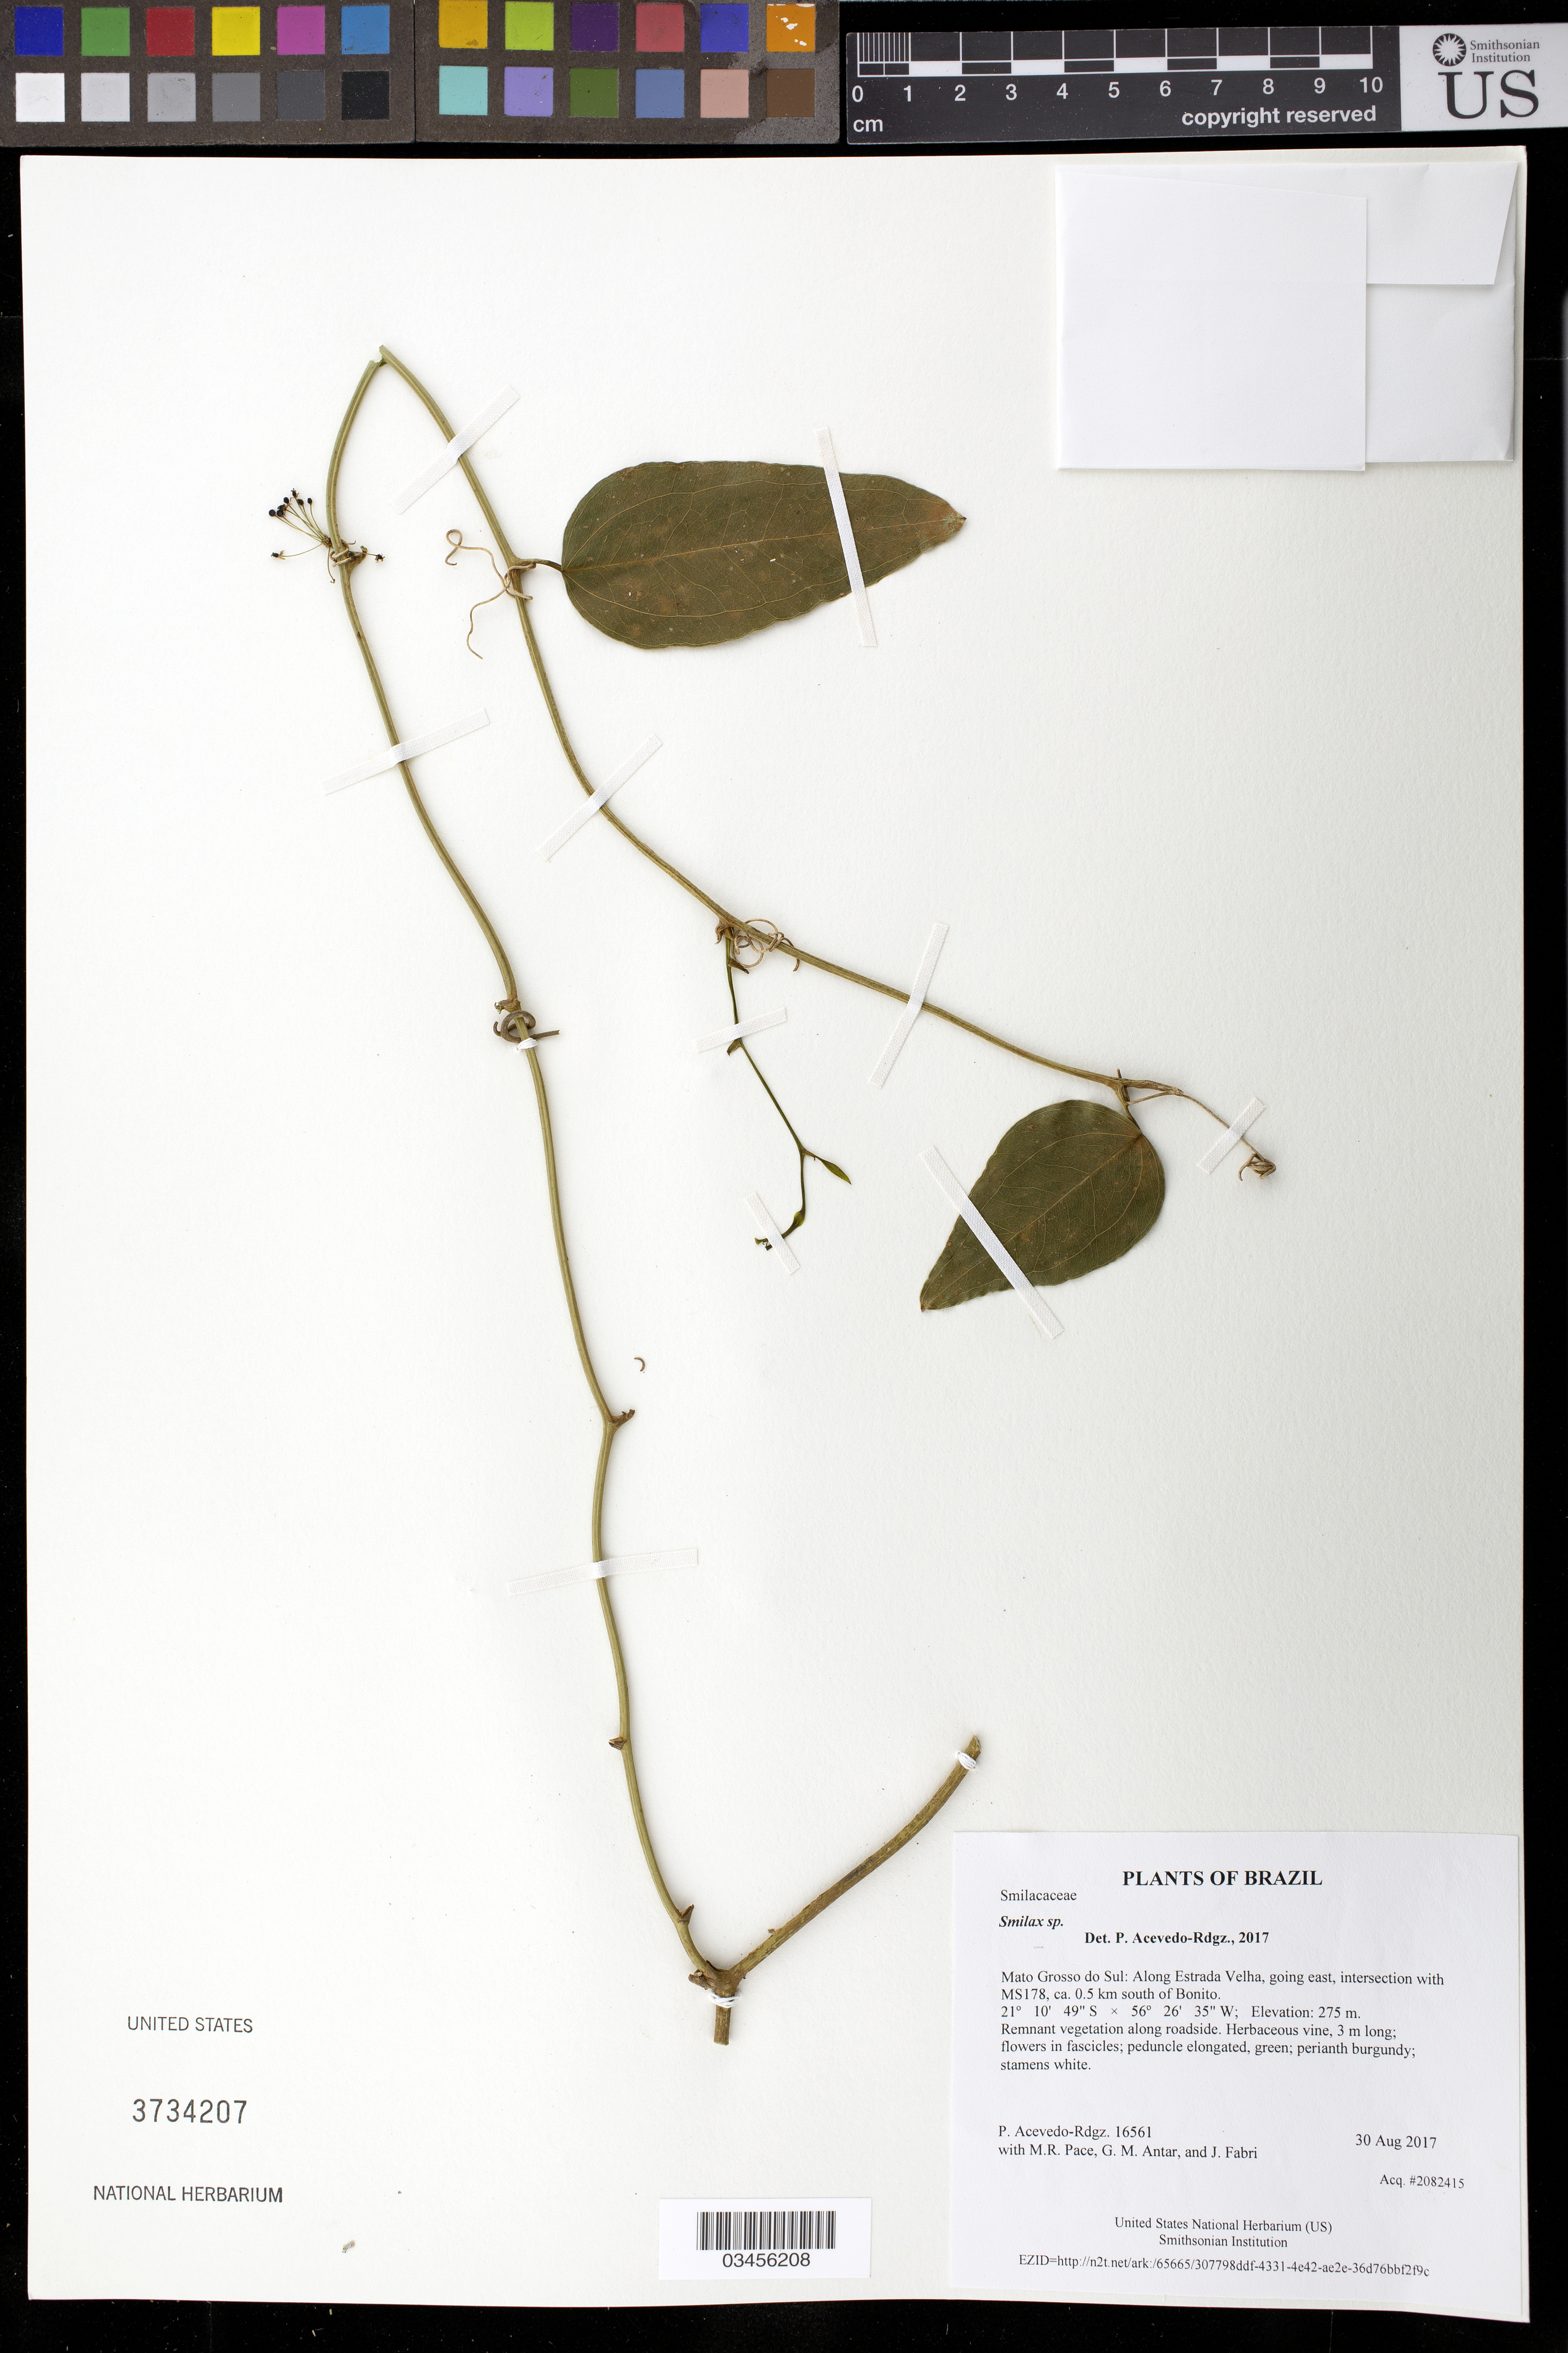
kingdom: Plantae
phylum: Tracheophyta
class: Liliopsida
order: Liliales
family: Smilacaceae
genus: Smilax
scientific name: Smilax sp.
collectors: P. Acevedo-Rodr., M. R. Pace, G. M. Antar & J. Fabri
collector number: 16561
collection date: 2017-08-30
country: Brazil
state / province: Mato Grosso do Sul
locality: Along Estrada Velha, going east, intersection with MS178, ca. 0.5 km south of Bonito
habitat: Remnant vegetation along roadside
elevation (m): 275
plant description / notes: US, MO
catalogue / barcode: US 3734207